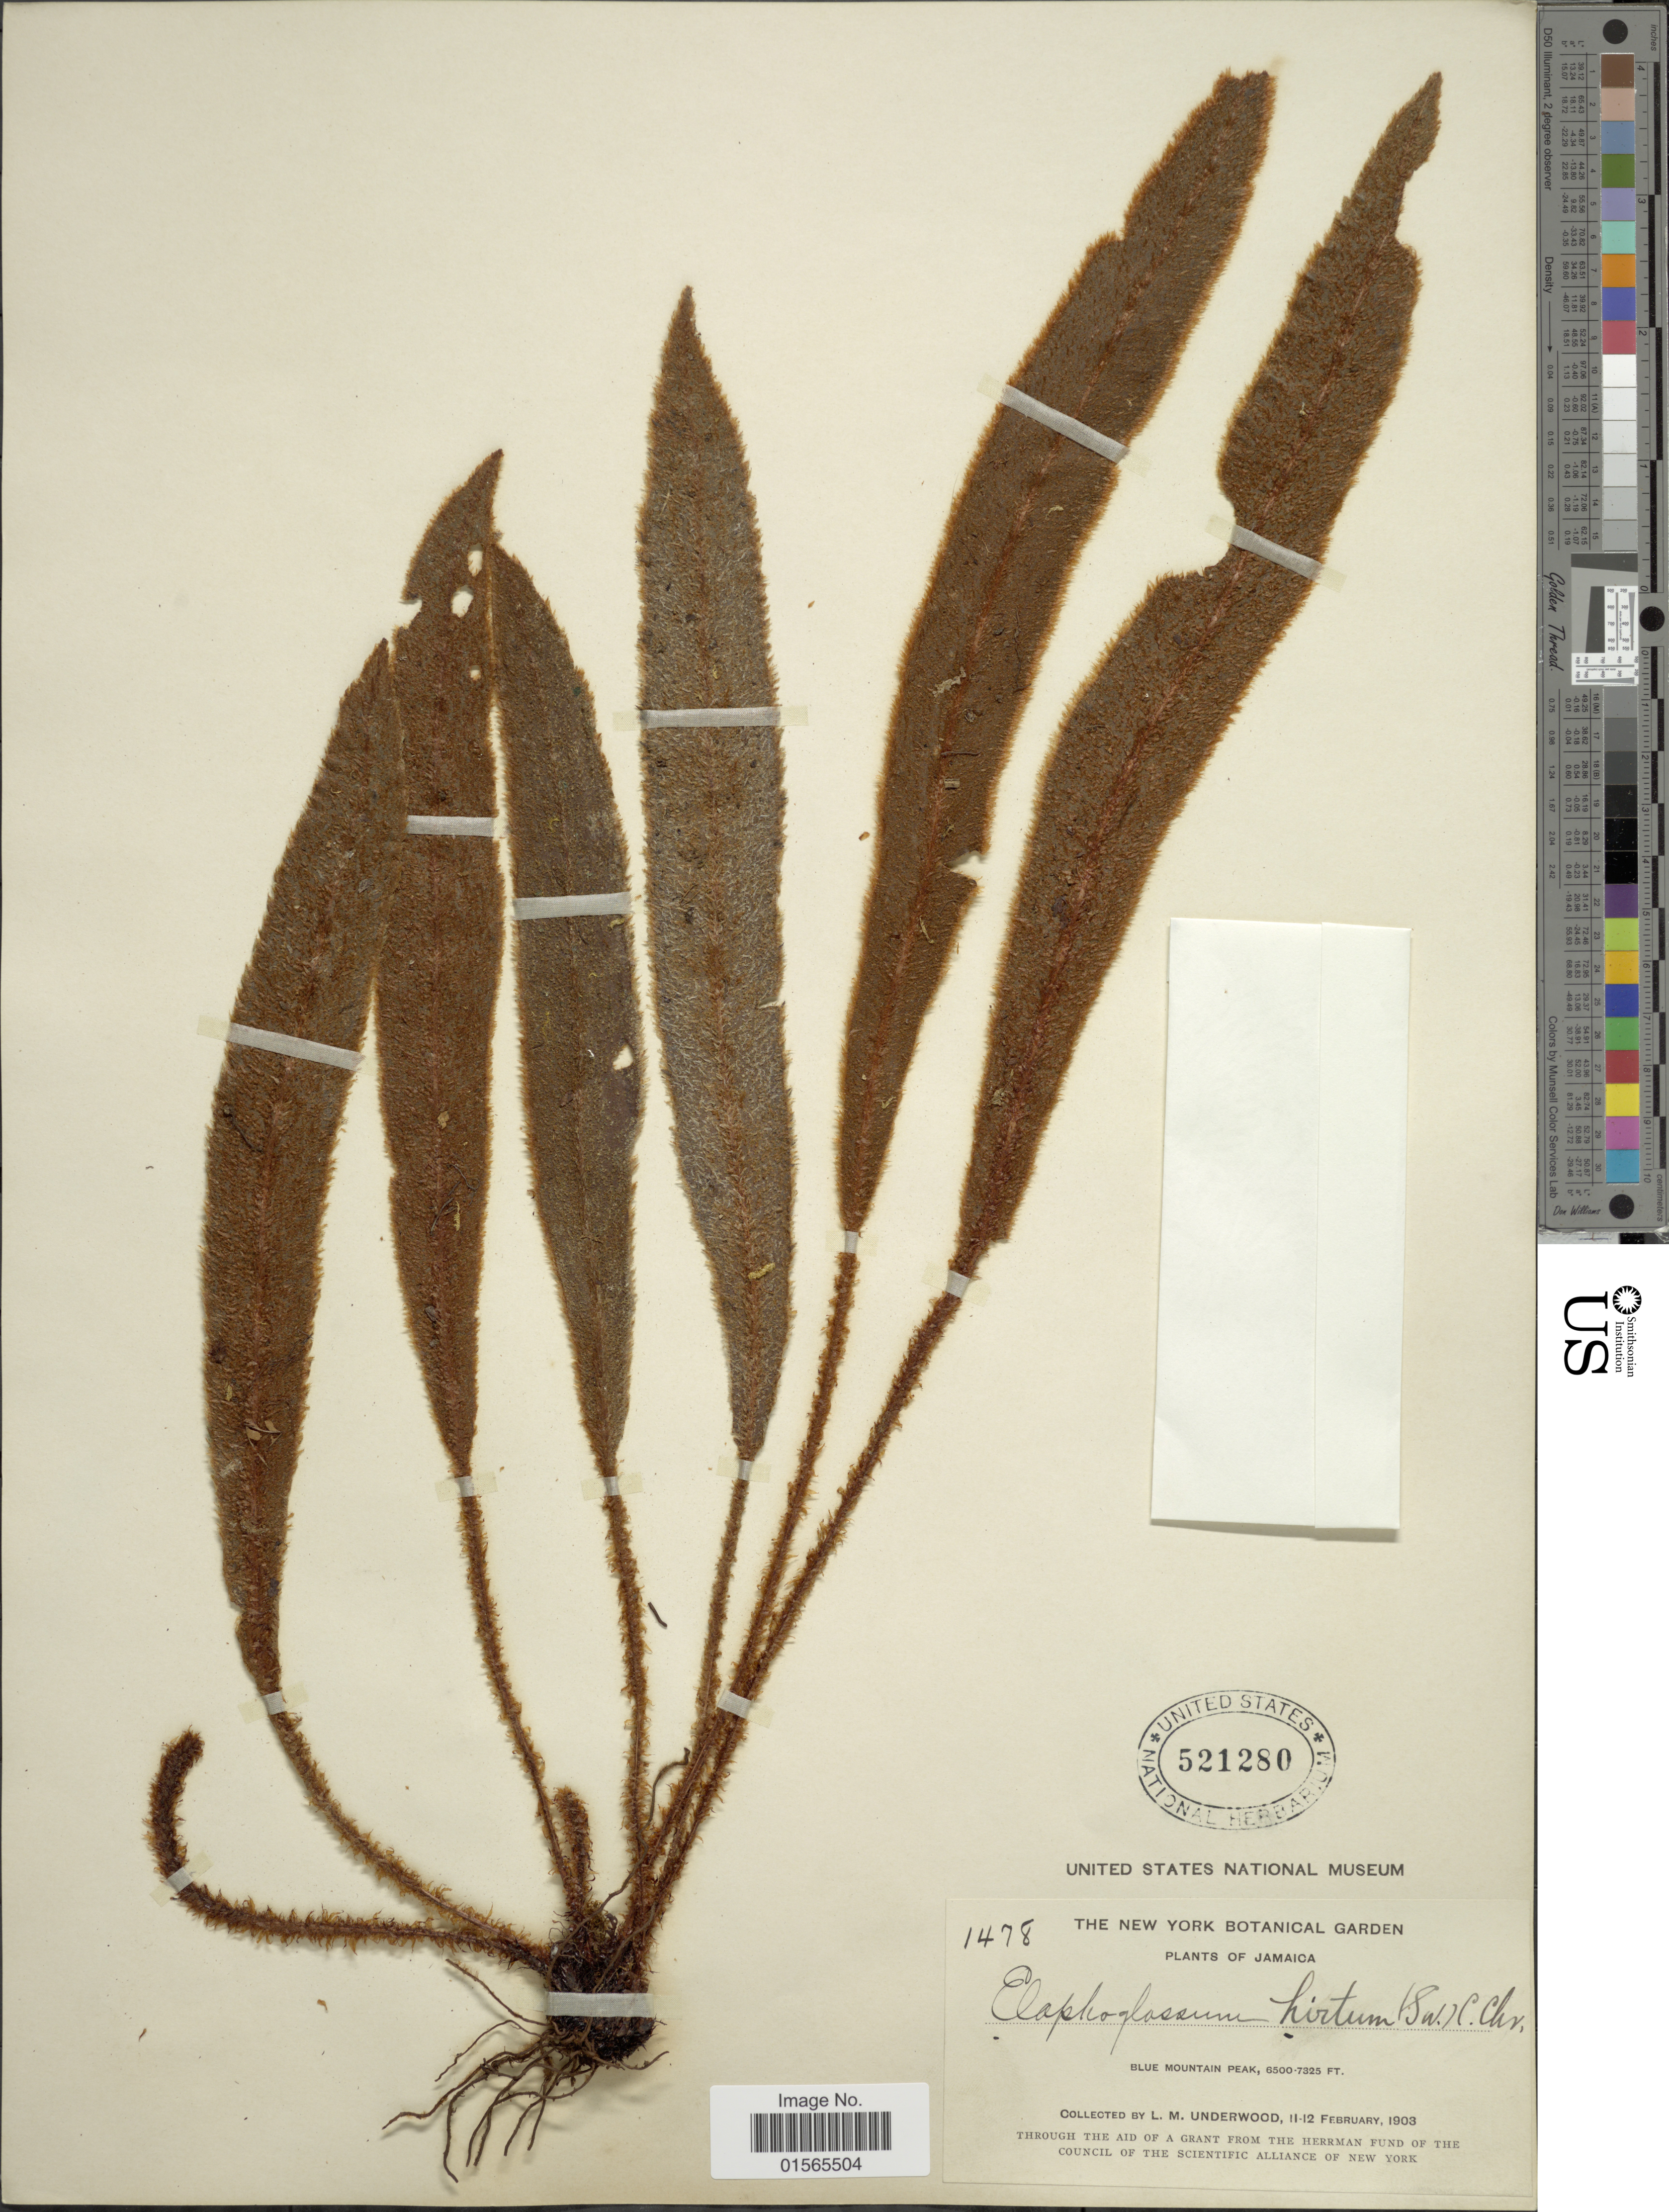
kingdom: Plantae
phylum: Tracheophyta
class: Polypodiopsida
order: Polypodiales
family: Dryopteridaceae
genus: Elaphoglossum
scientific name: Elaphoglossum hirtum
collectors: L. M. Underwood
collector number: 1478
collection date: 1903-02-11/1903-02-12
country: Jamaica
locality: Blue Mountain Peak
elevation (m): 1981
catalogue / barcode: US 521280